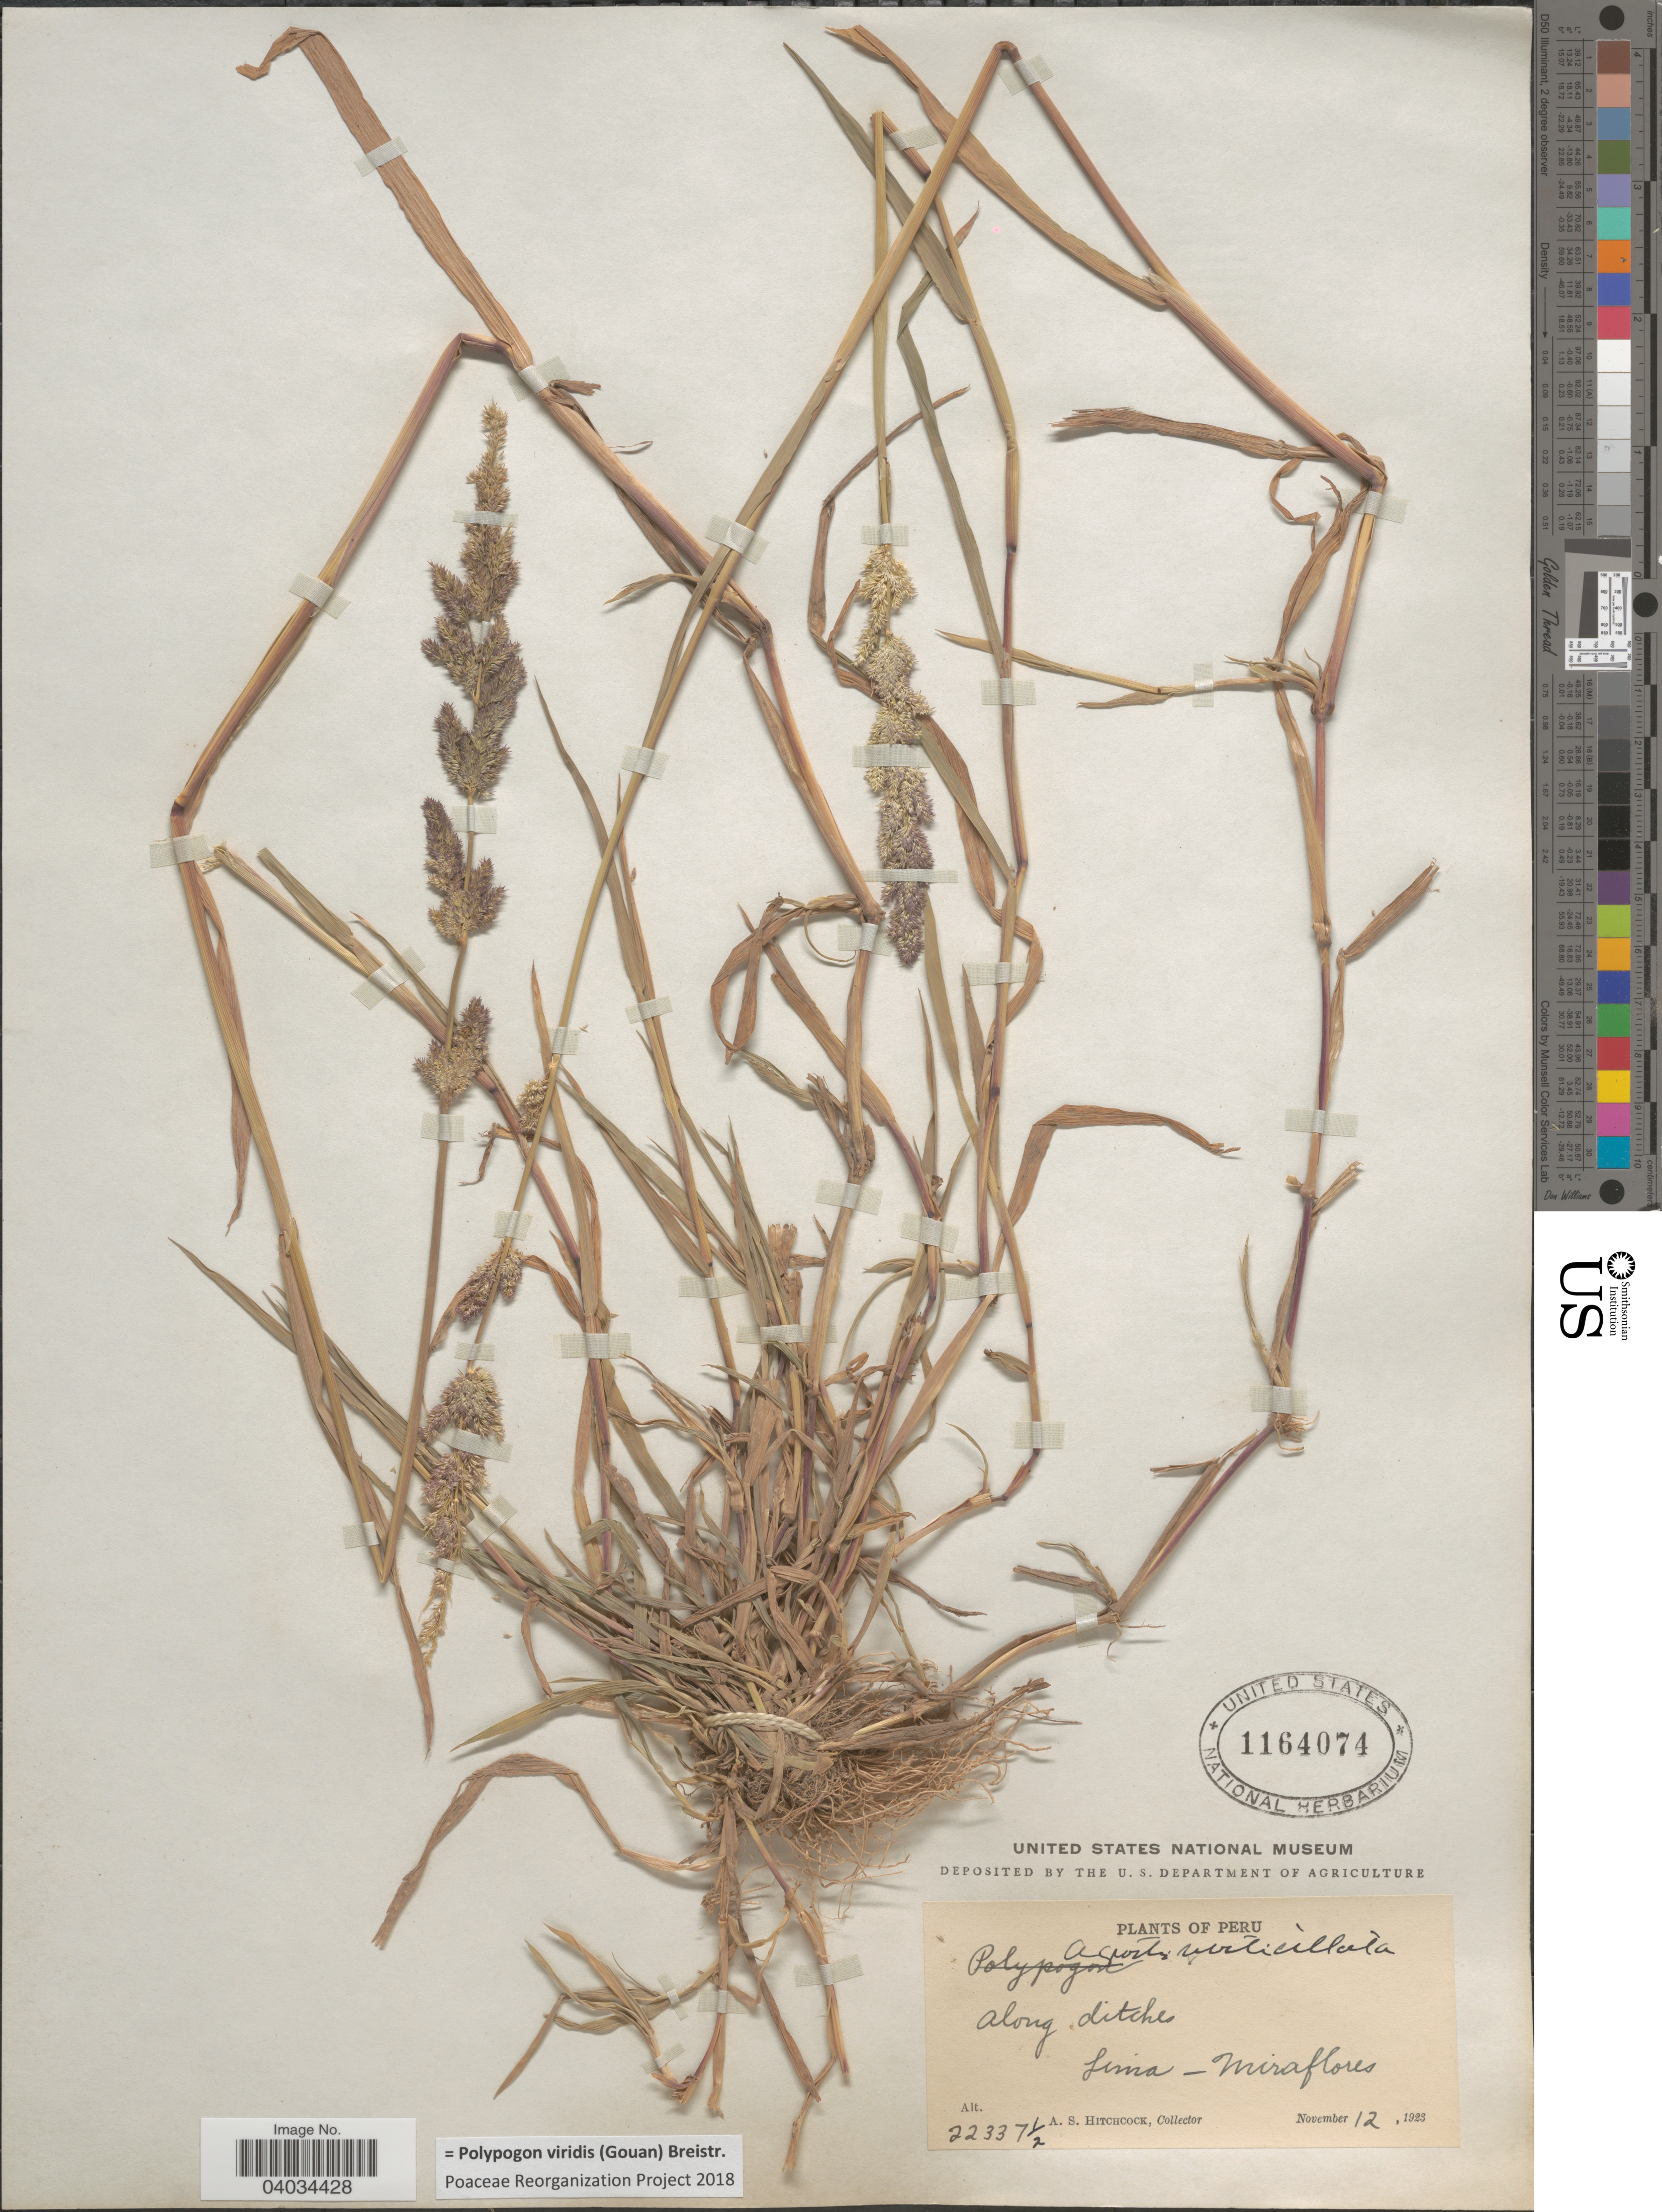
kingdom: Plantae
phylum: Tracheophyta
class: Liliopsida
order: Poales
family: Poaceae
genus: Polypogon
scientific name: Polypogon viridis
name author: (Gouan) Breistroffer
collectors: A. S. Hitchcock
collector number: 22337½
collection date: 1923-11-12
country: Peru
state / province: Lima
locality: Along ditches. Lima - Miraflores.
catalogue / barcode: US 1164074